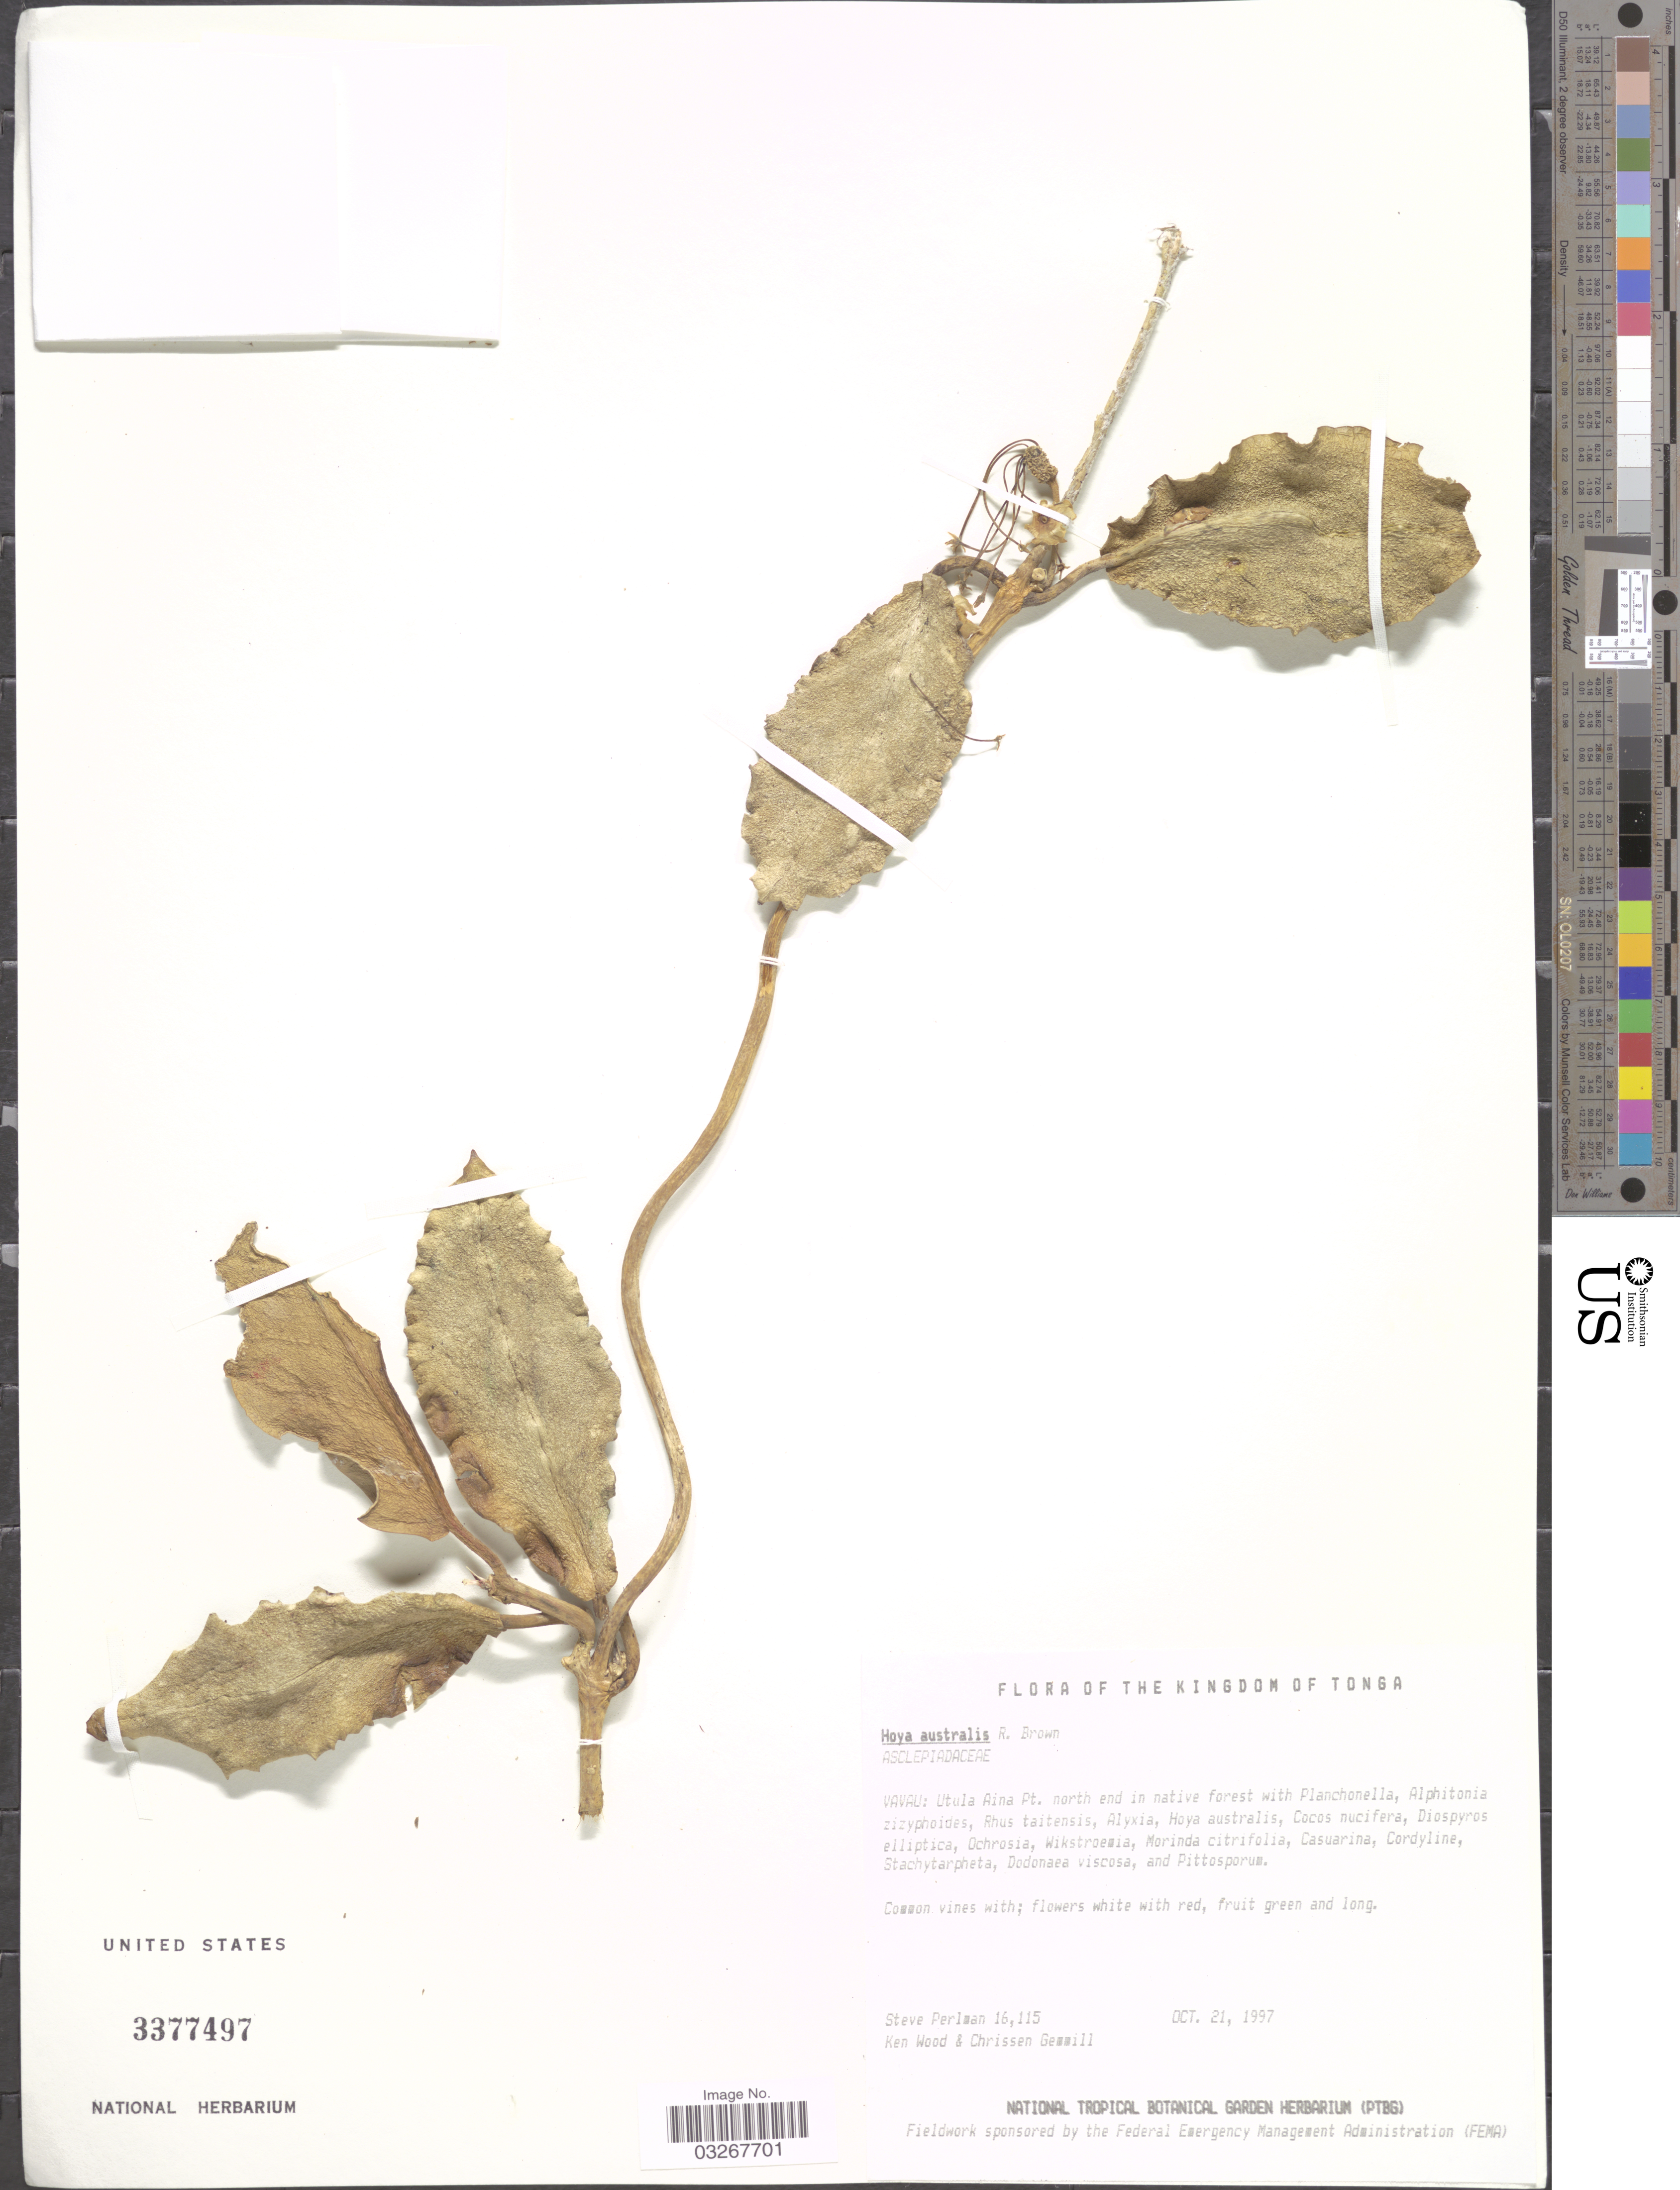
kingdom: Plantae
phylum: Tracheophyta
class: Magnoliopsida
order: Gentianales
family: Apocynaceae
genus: Hoya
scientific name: Hoya australis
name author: R. Br. ex J. Traill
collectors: S. Perlman, K. Wood & C. Gemmill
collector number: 16115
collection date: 1997-10-21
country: Tonga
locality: Vavau: Utula Aina Pt. north end.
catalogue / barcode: US 3377497